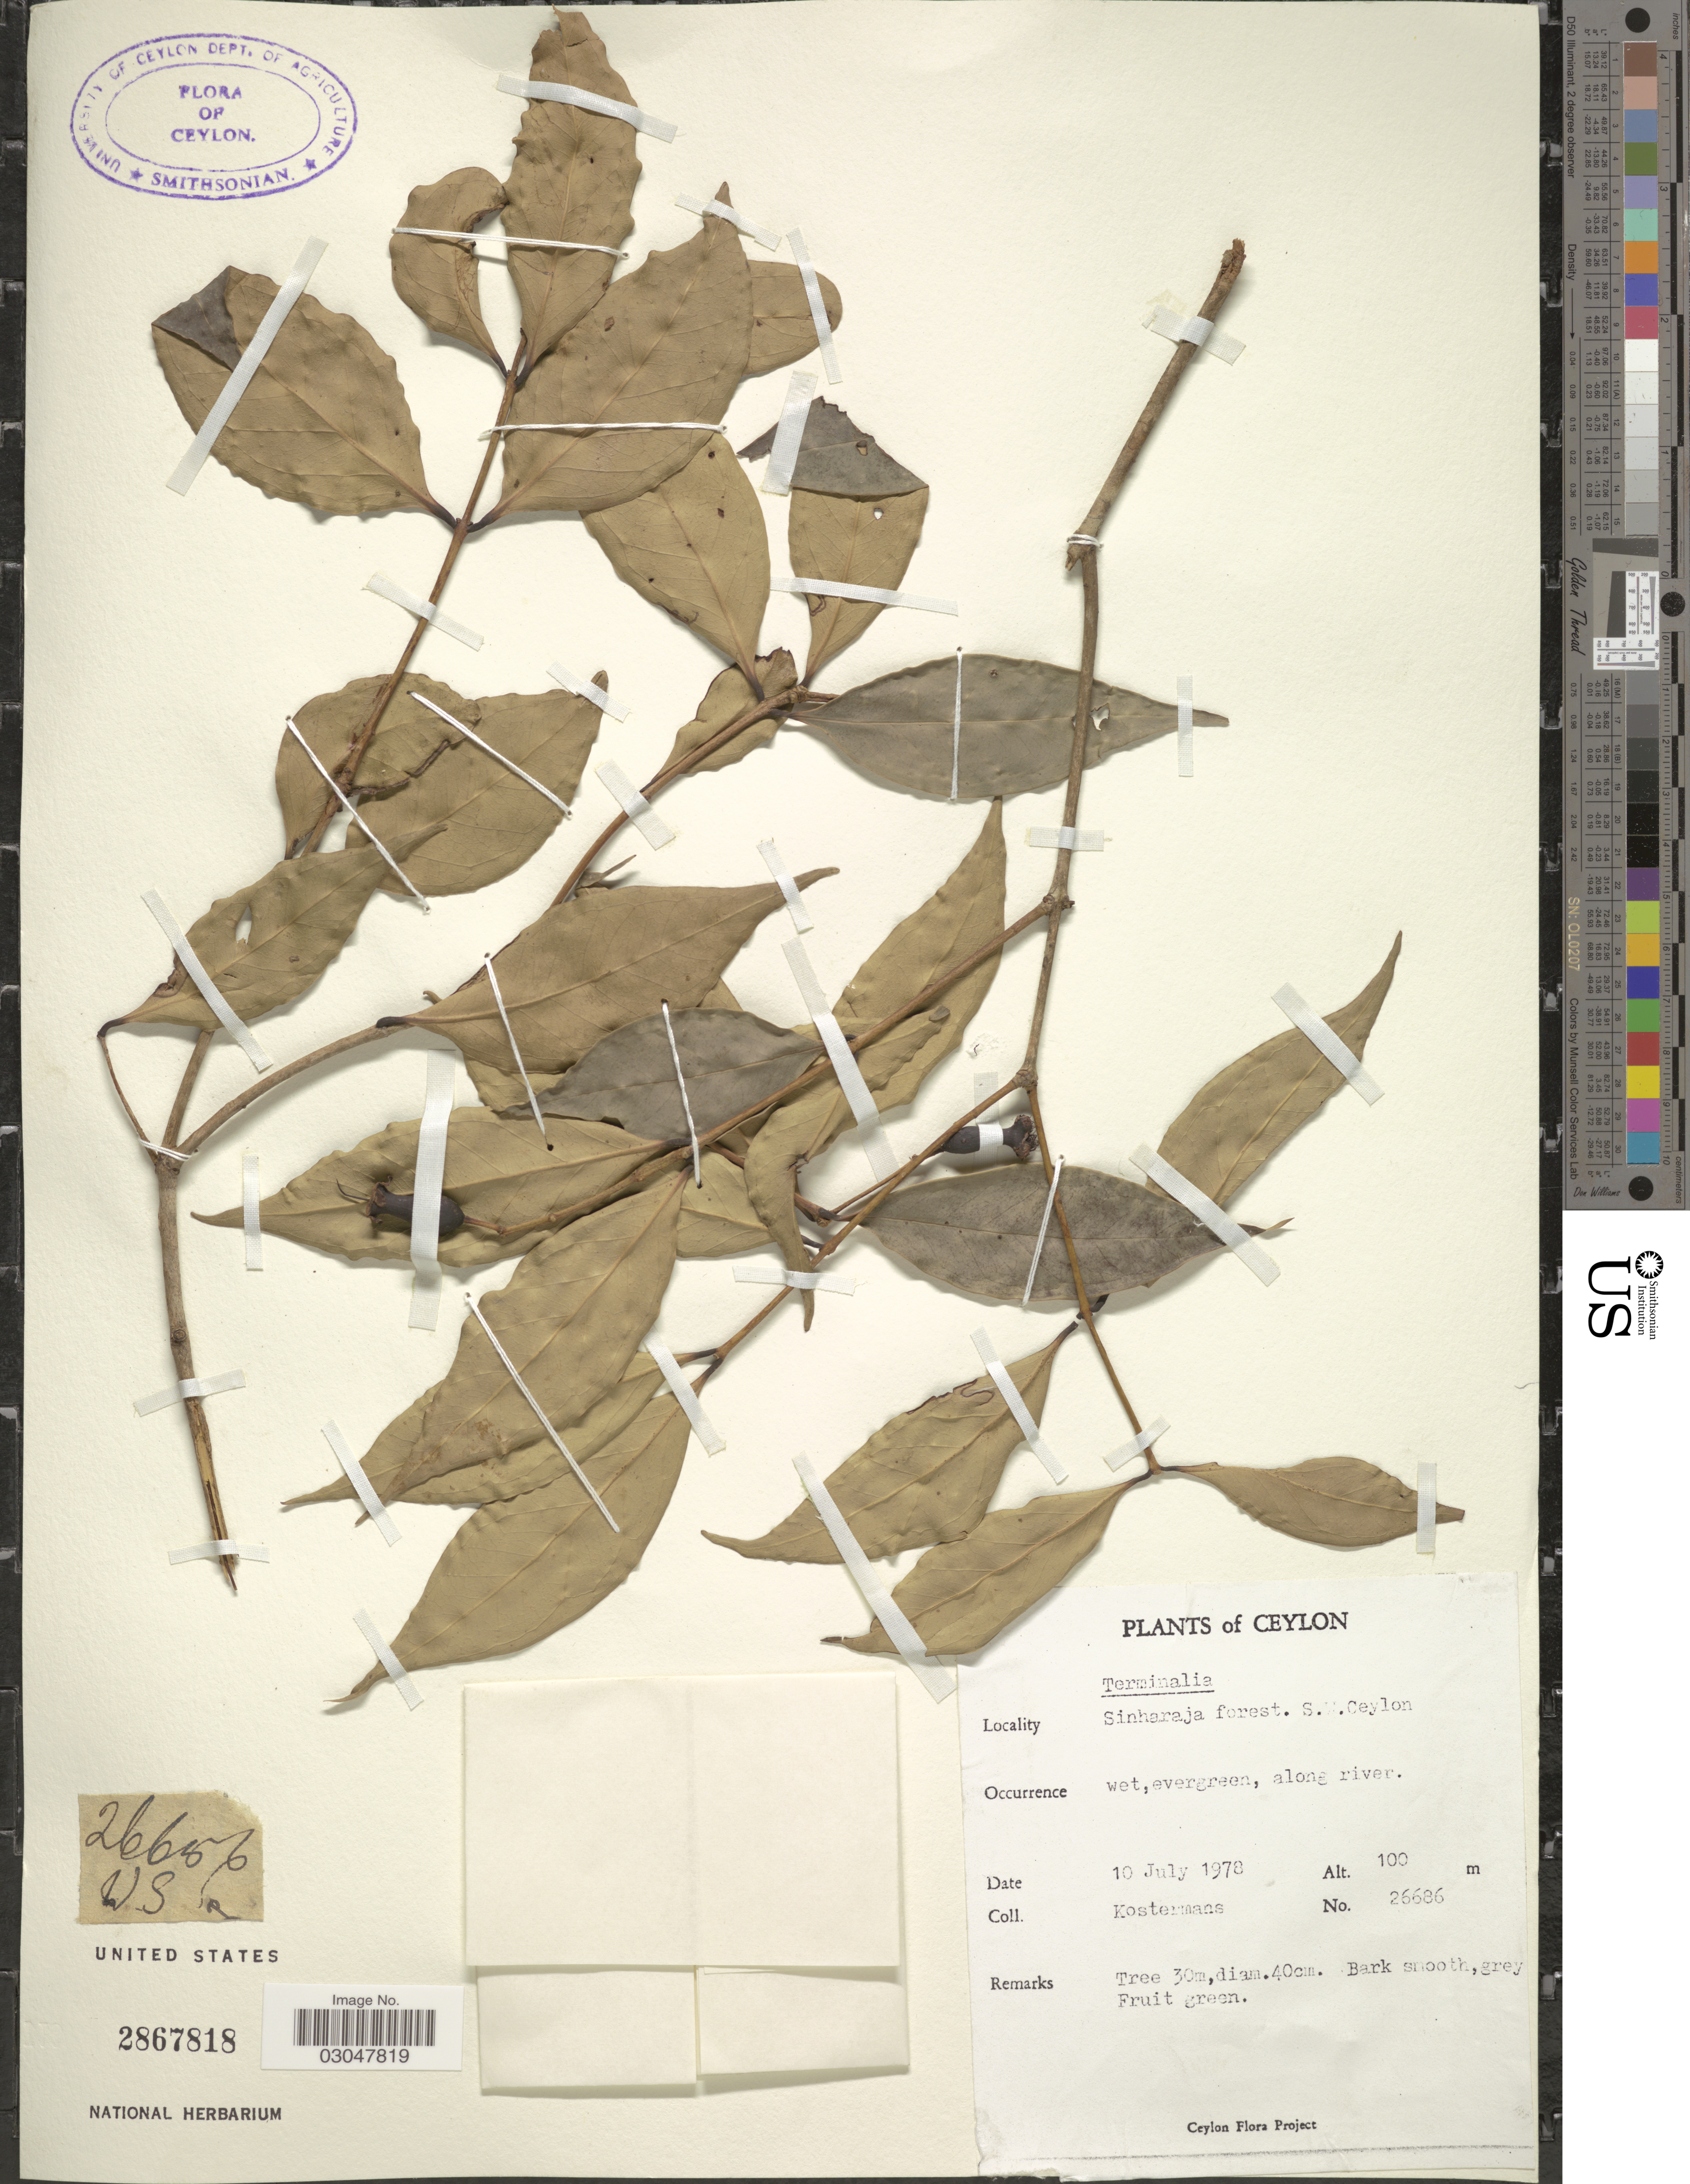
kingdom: Plantae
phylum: Tracheophyta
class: Magnoliopsida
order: Myrtales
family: Combretaceae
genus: Terminalia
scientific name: Terminalia sp.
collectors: Kostermans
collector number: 26686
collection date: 1978-07-10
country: Sri Lanka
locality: Ceylon. Sinharaja forest. S.W. Ceylon.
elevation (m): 100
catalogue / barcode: US 2867818